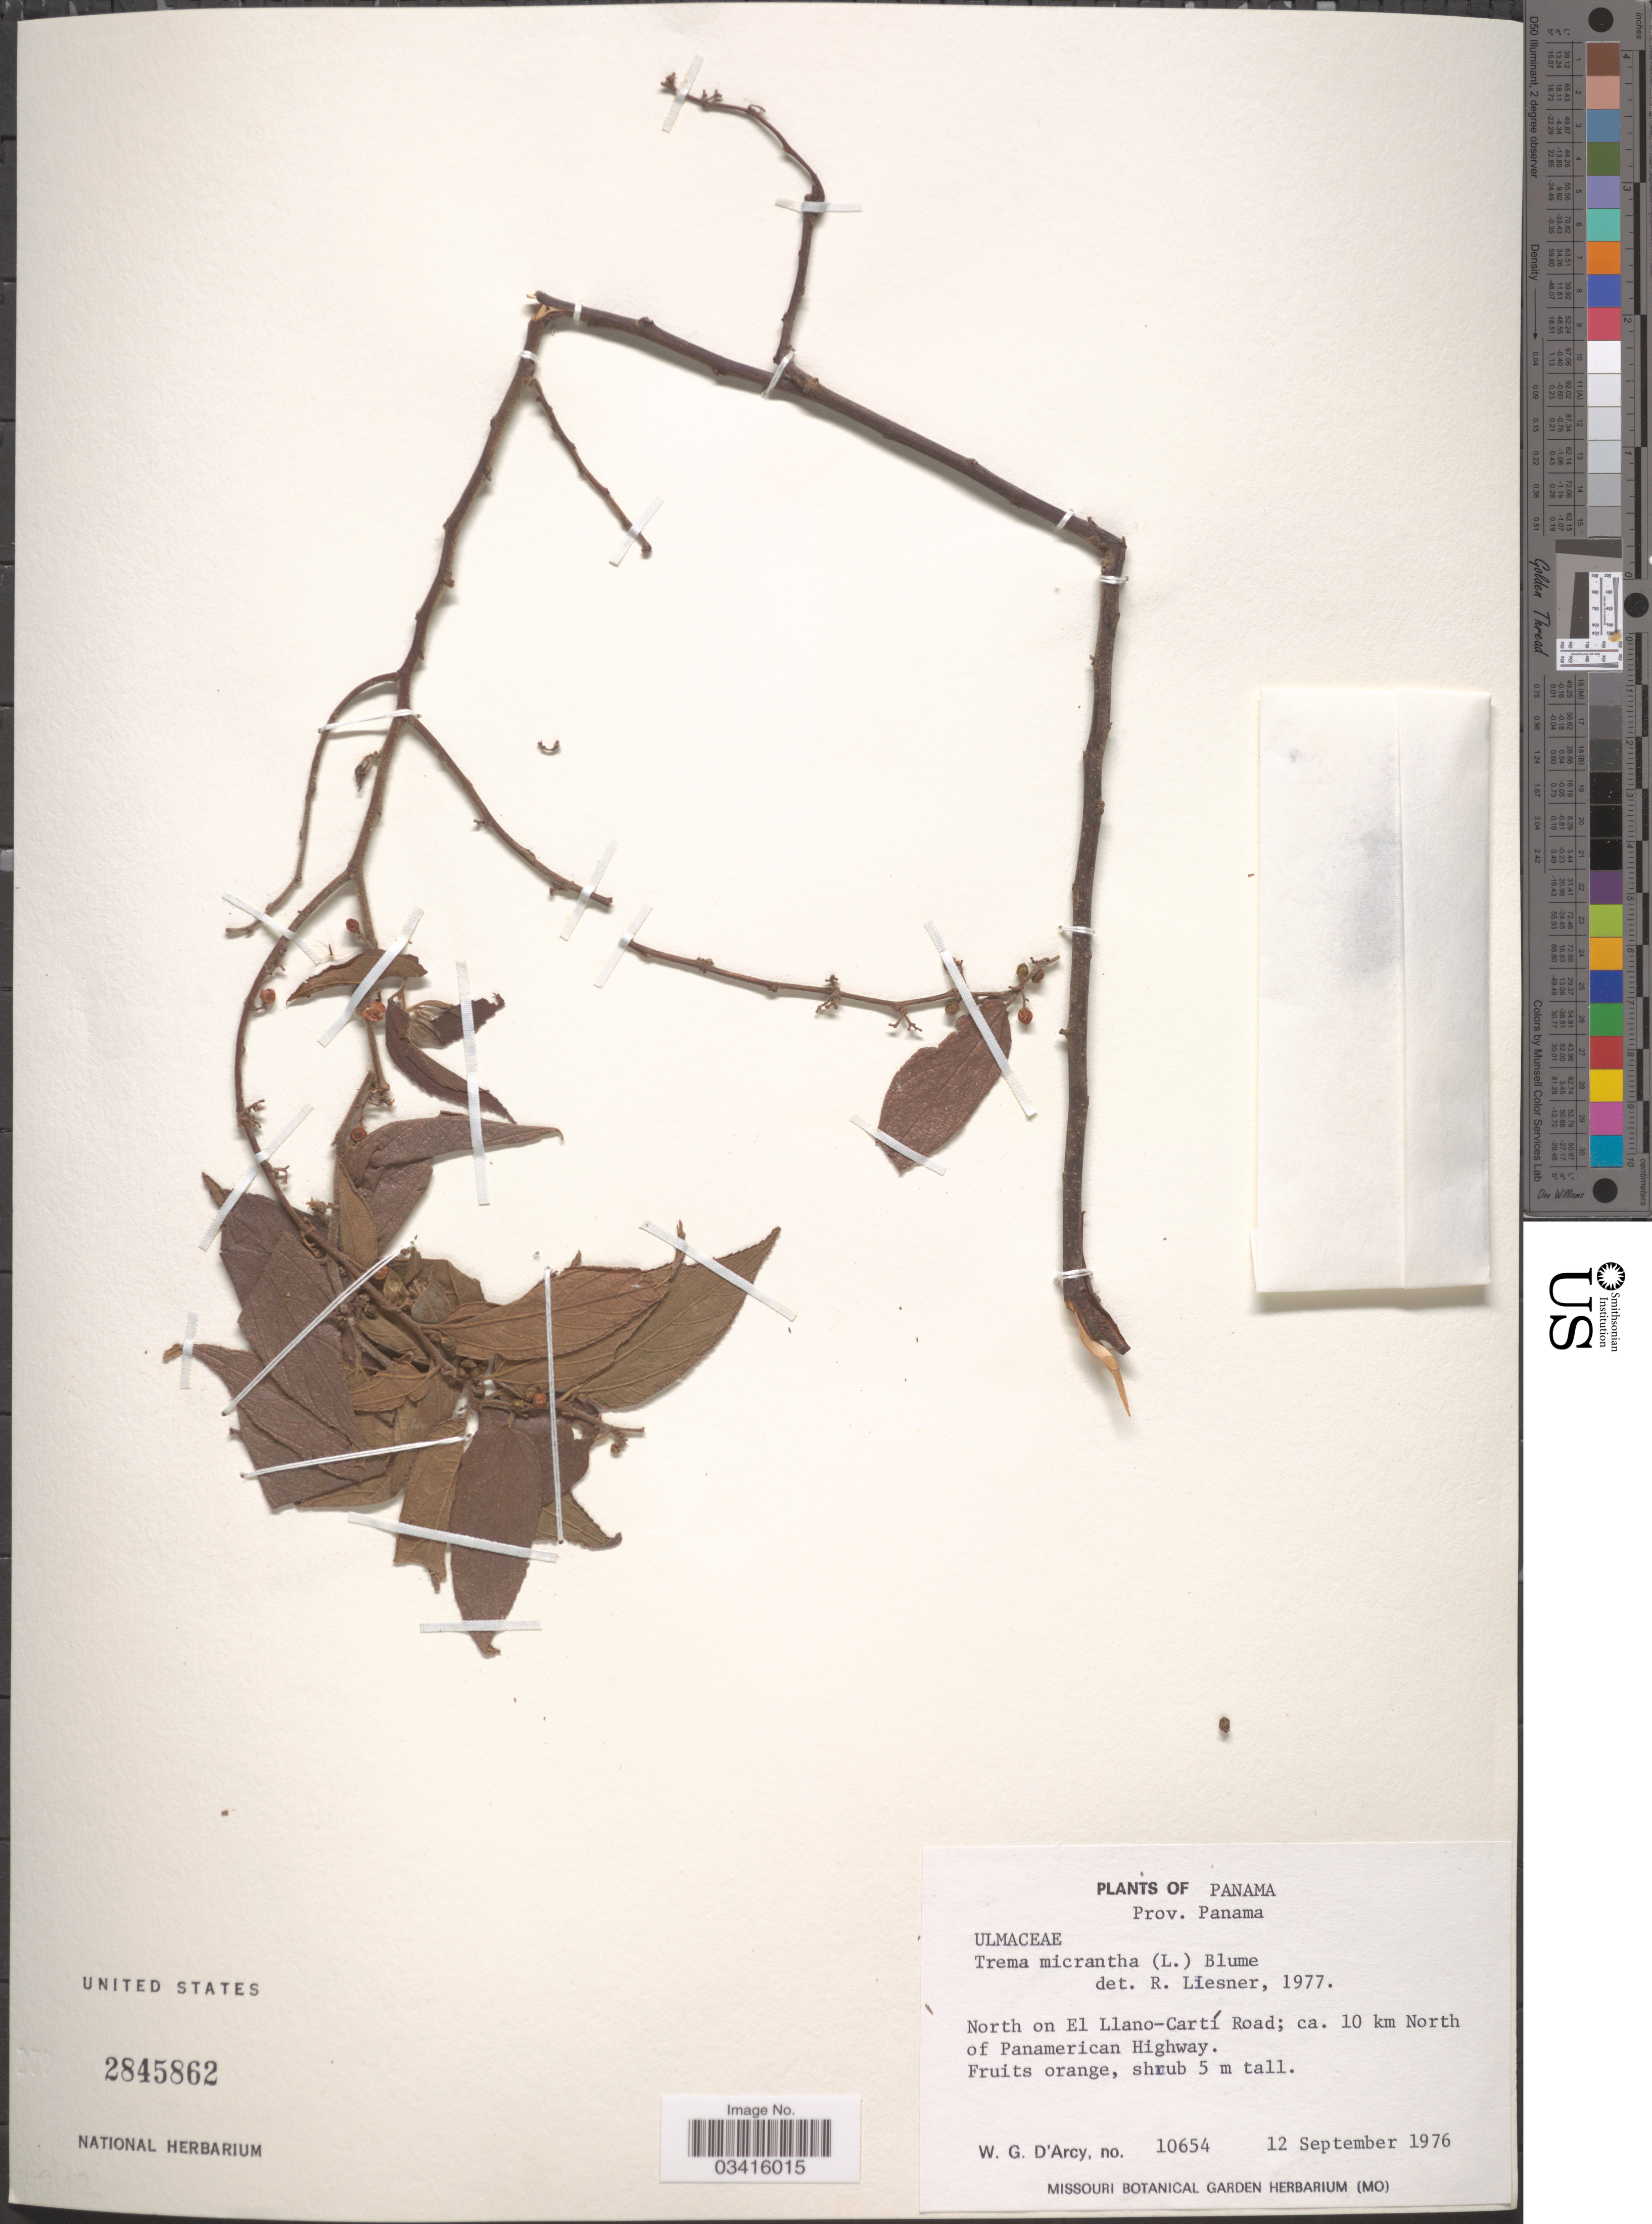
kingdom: Plantae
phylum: Tracheophyta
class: Magnoliopsida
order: Rosales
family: Cannabaceae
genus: Trema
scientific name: Trema micranthum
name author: (L.) Blume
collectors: W. G. D'Arcy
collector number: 10654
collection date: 1976-09-12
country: Panama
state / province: Panamá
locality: North on El Llano-Cartí Road; ca. 10 km North of Panamerican Highway.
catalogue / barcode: US 2845862